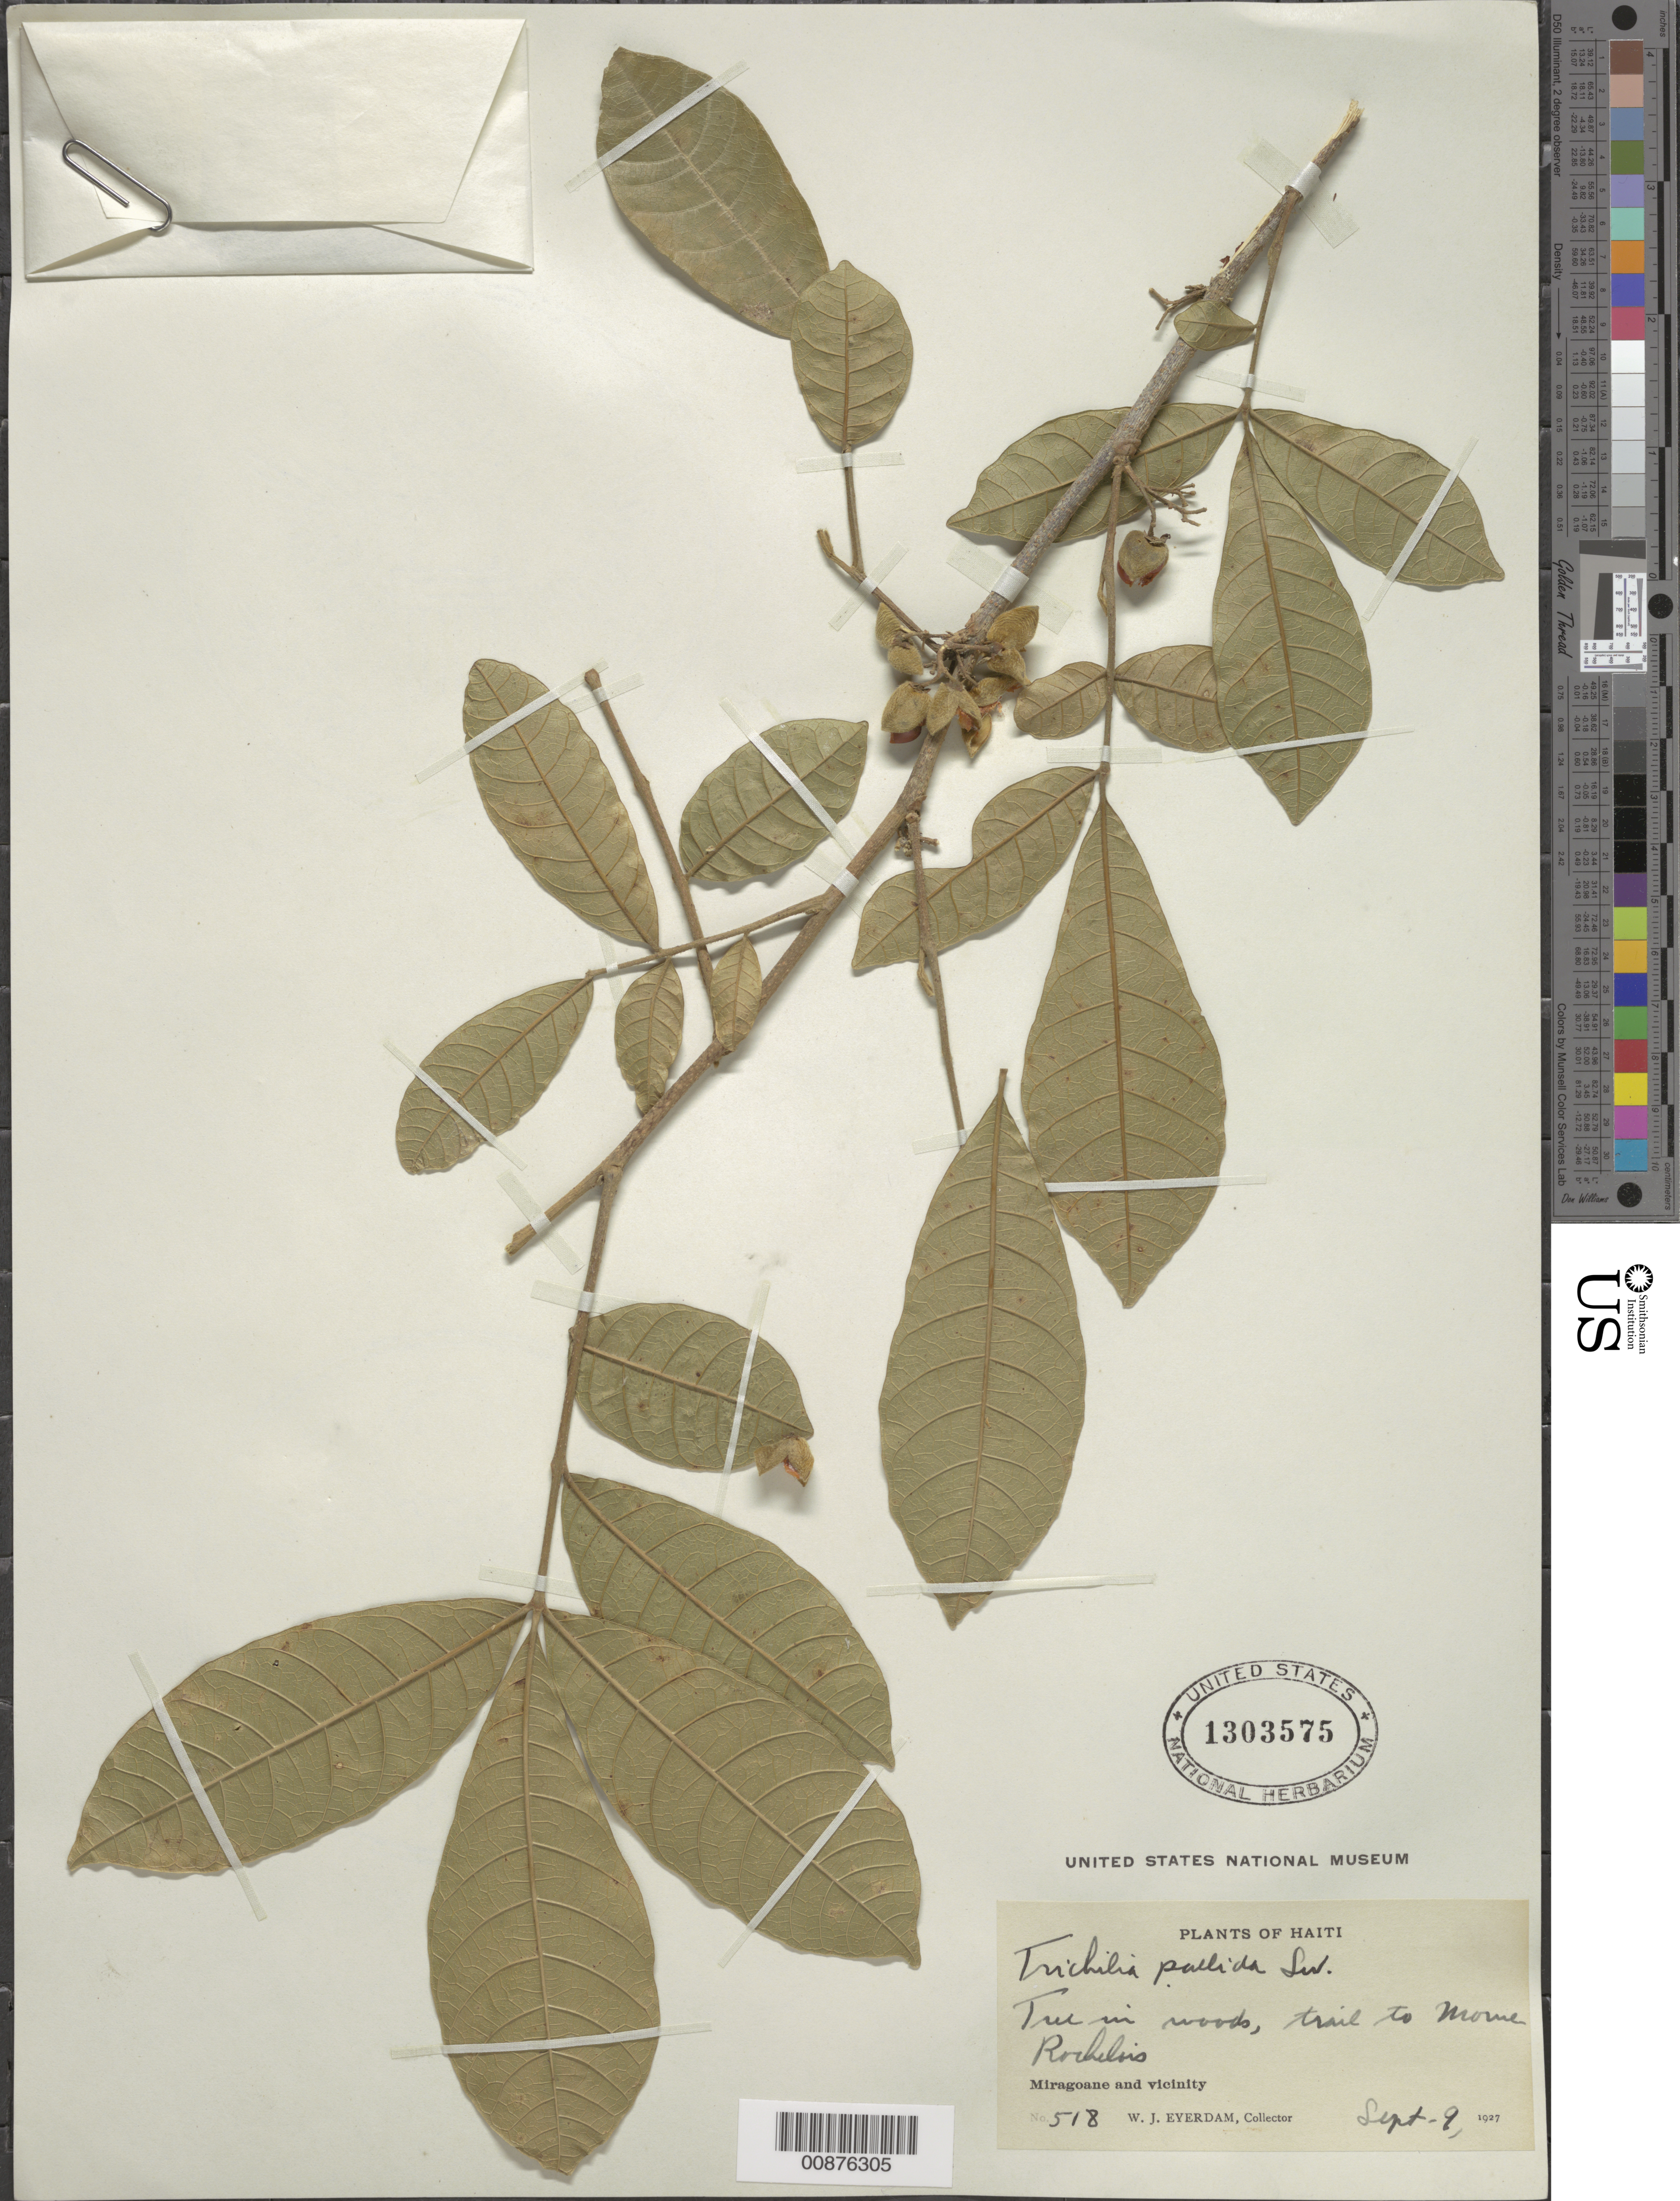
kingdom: Plantae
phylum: Tracheophyta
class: Magnoliopsida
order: Sapindales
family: Meliaceae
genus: Trichilia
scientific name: Trichilia pallida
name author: Sw.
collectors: W. Everdam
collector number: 518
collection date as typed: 09 Sep 1927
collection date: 1927-09-09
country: Haiti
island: Hispaniola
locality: Miragoane and vicinity, trail to Morne Rochelois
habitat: In woods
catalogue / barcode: US 1303575